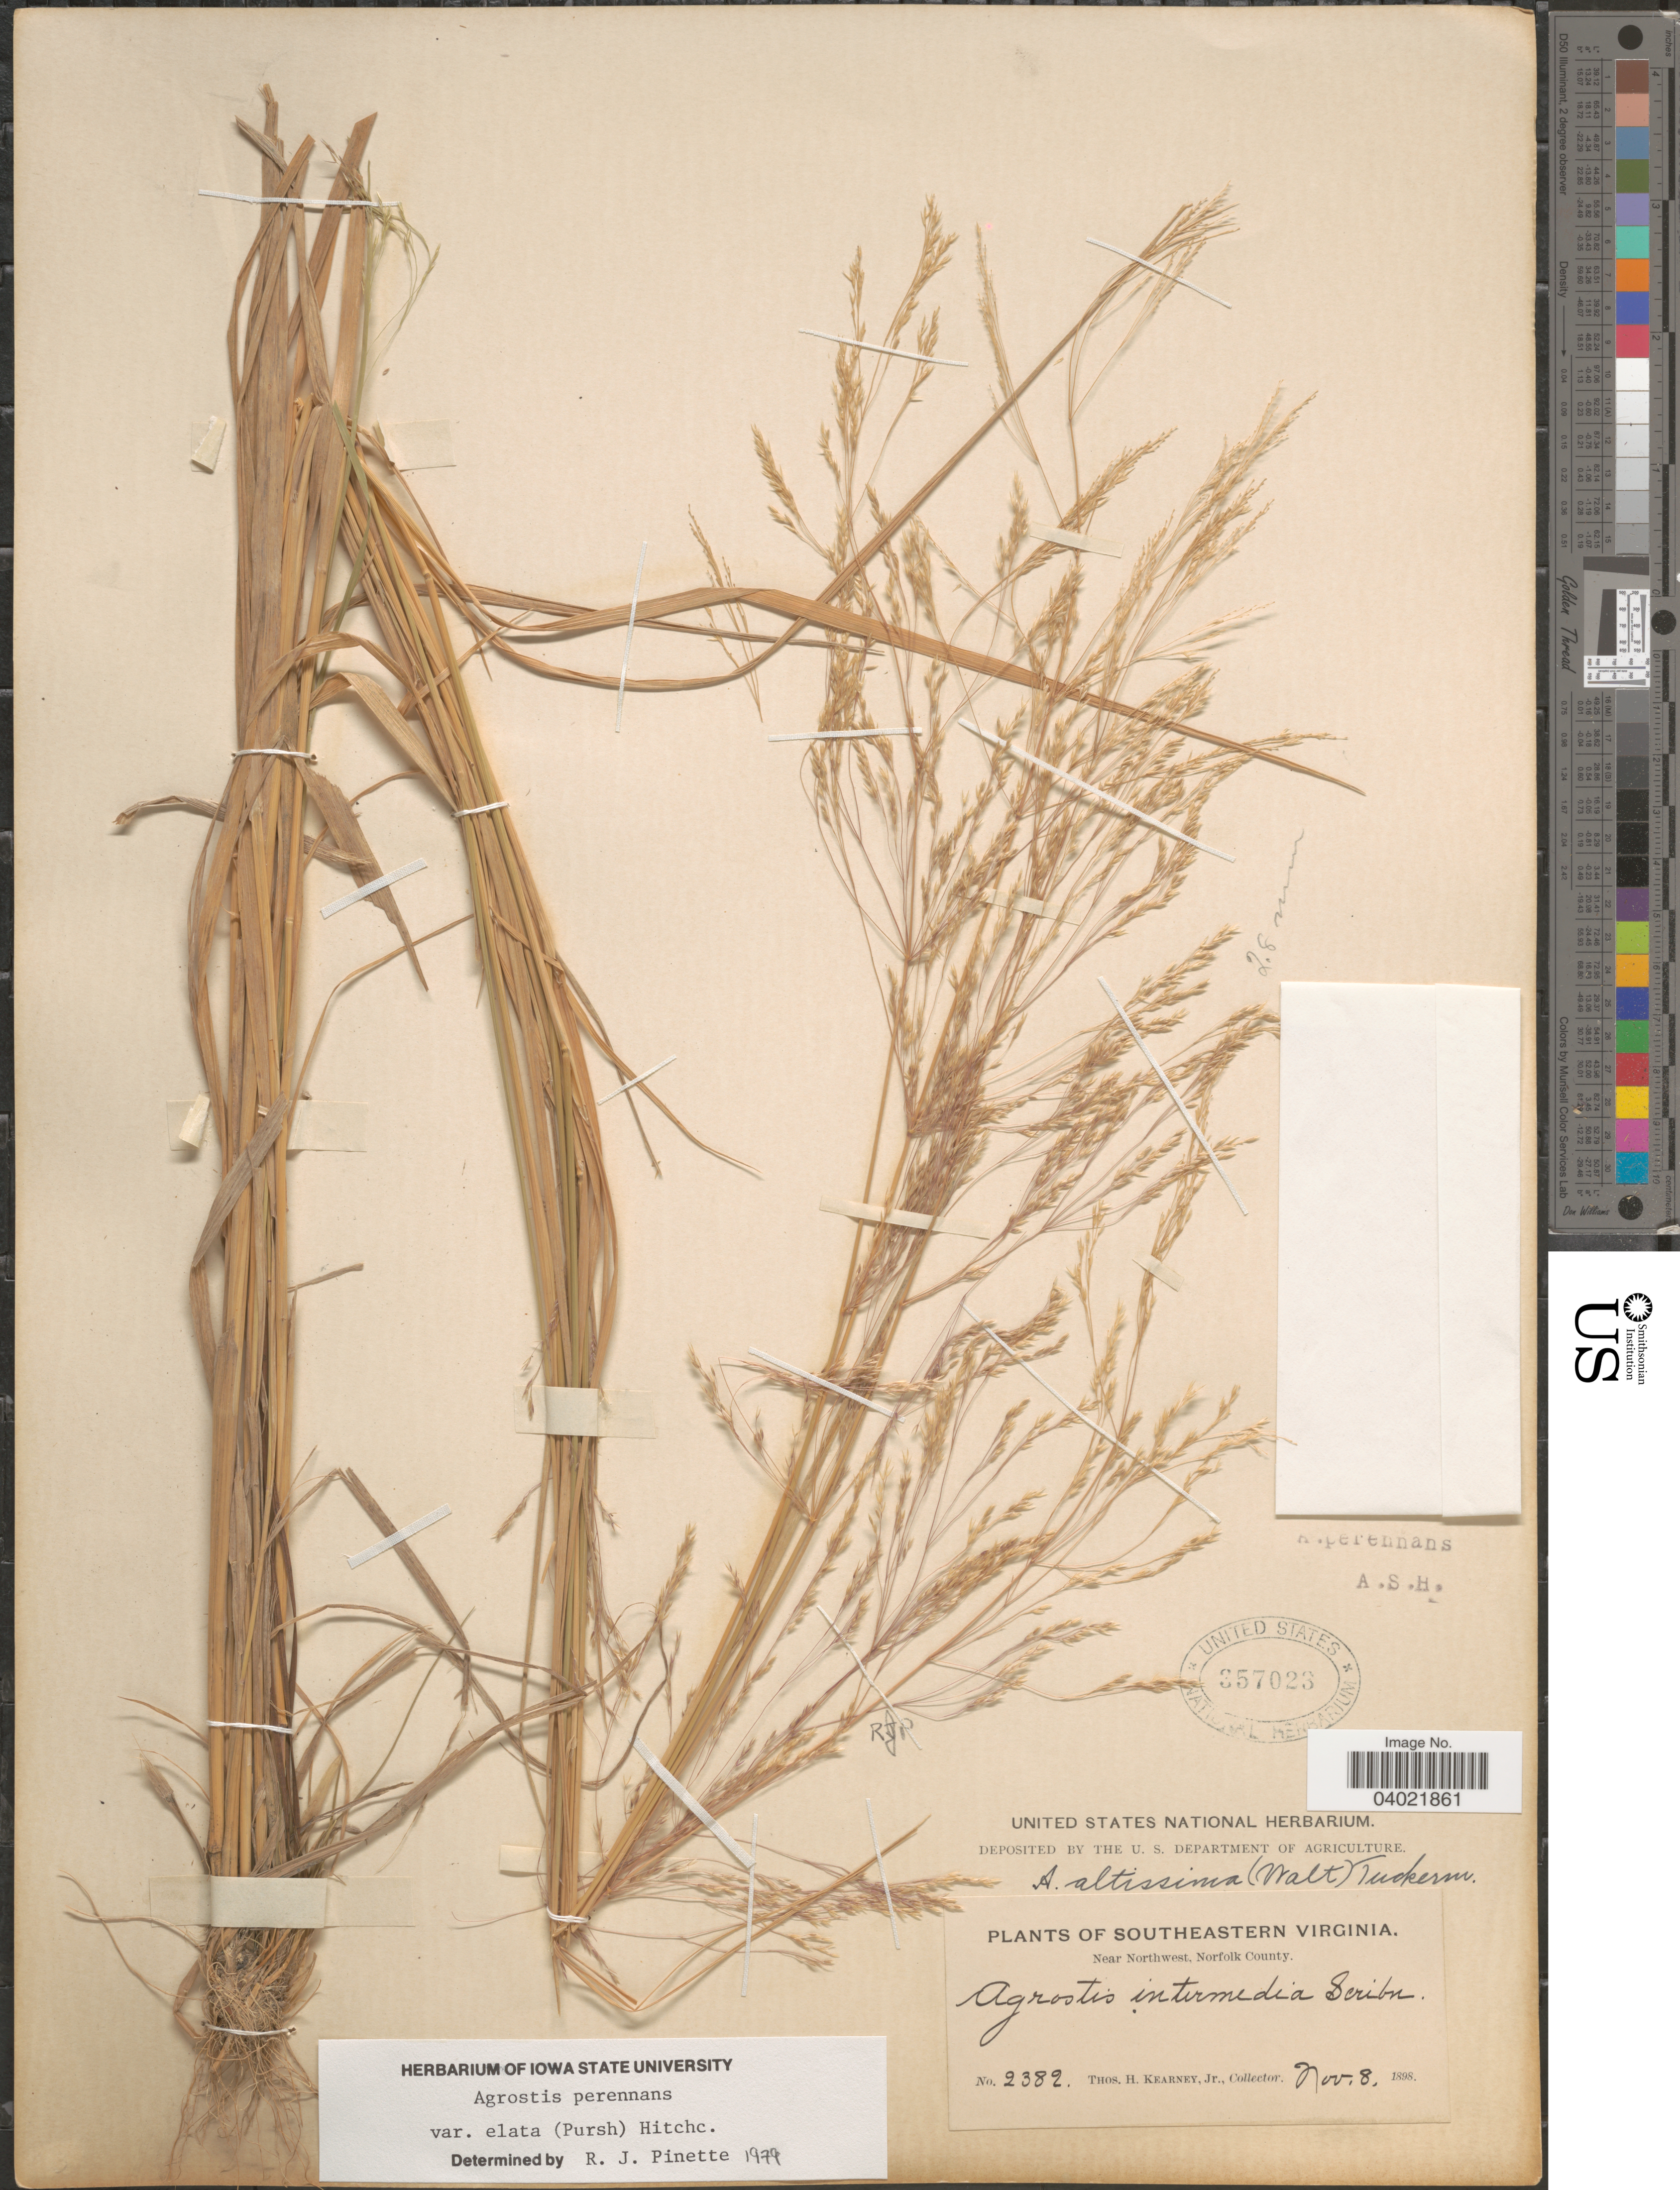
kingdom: Plantae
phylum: Tracheophyta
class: Liliopsida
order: Poales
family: Poaceae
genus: Agrostis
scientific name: Agrostis perennans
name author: (Walter) Tuck.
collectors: T. H. Kearney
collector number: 2382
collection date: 1898-11-08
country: United States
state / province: Virginia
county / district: City of Chesapeake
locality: Southeastern Virginia. Near Northwest, Norfolk County.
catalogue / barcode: US 357023